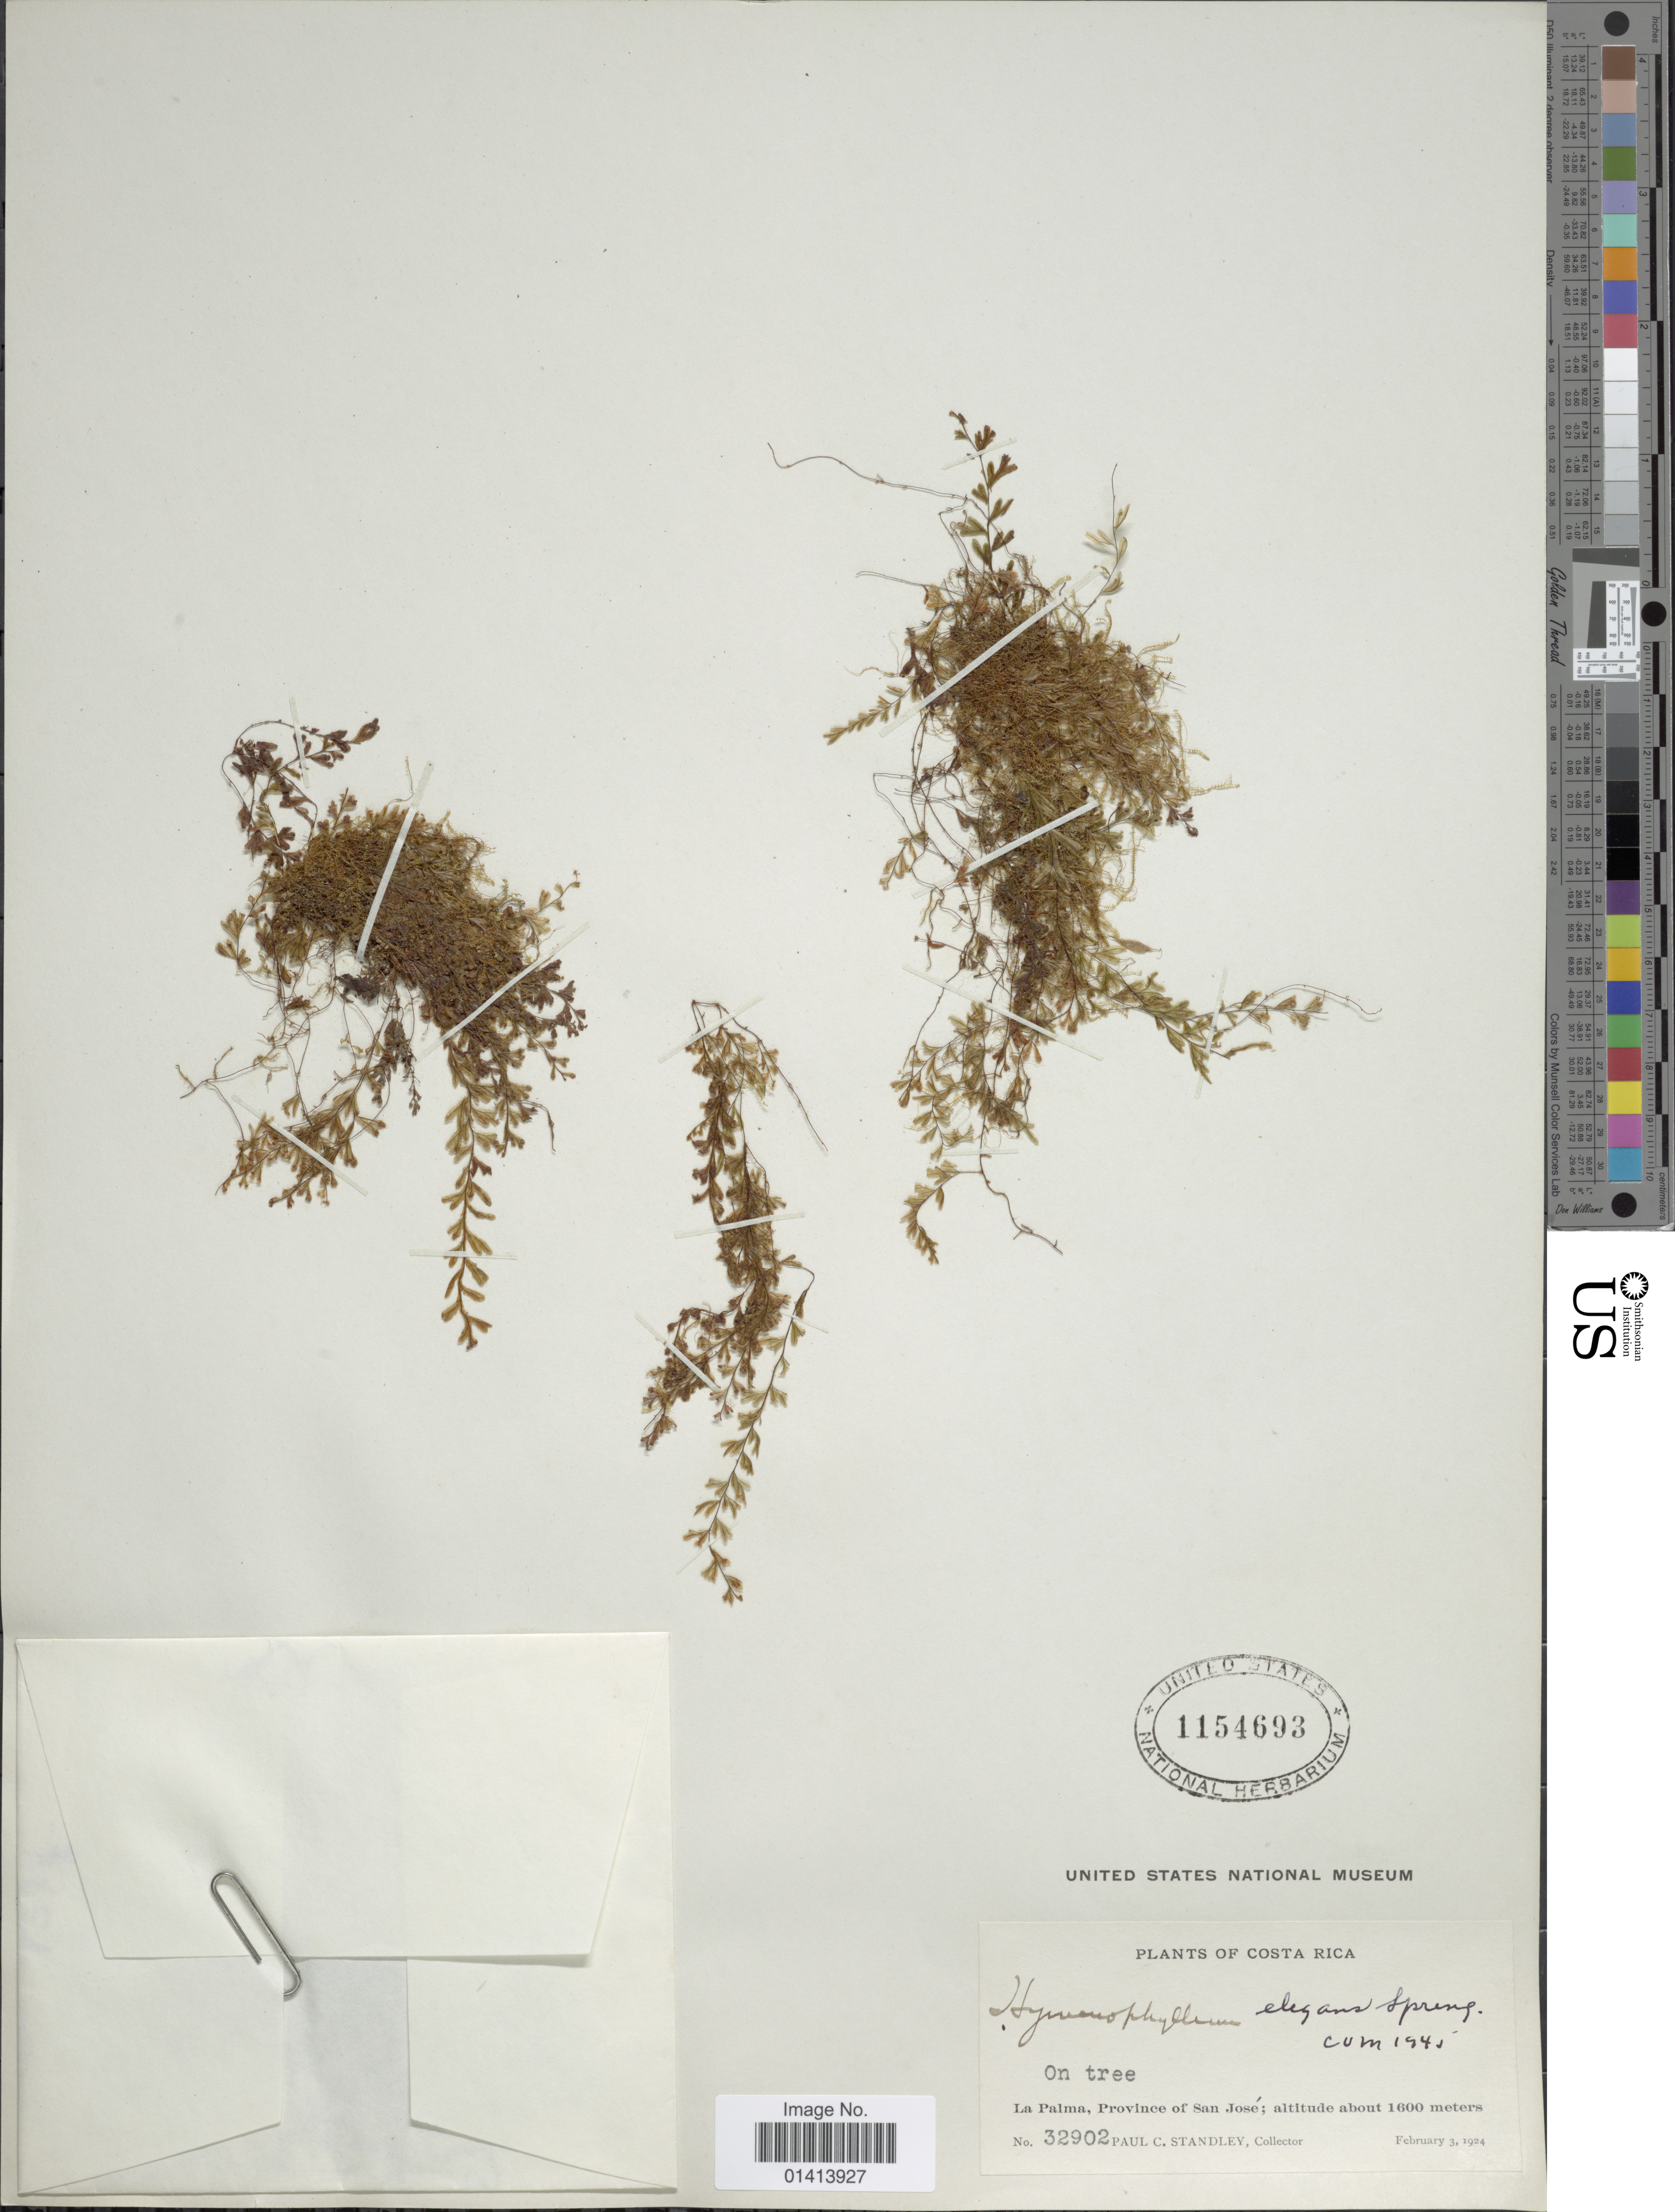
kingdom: Plantae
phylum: Tracheophyta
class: Polypodiopsida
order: Hymenophyllales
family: Hymenophyllaceae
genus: Hymenophyllum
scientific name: Hymenophyllum elegans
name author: Spreng.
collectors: P. C. Standley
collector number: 32902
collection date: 1924-02-03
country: Costa Rica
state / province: San José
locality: La Palma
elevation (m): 1600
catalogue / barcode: US 1154693